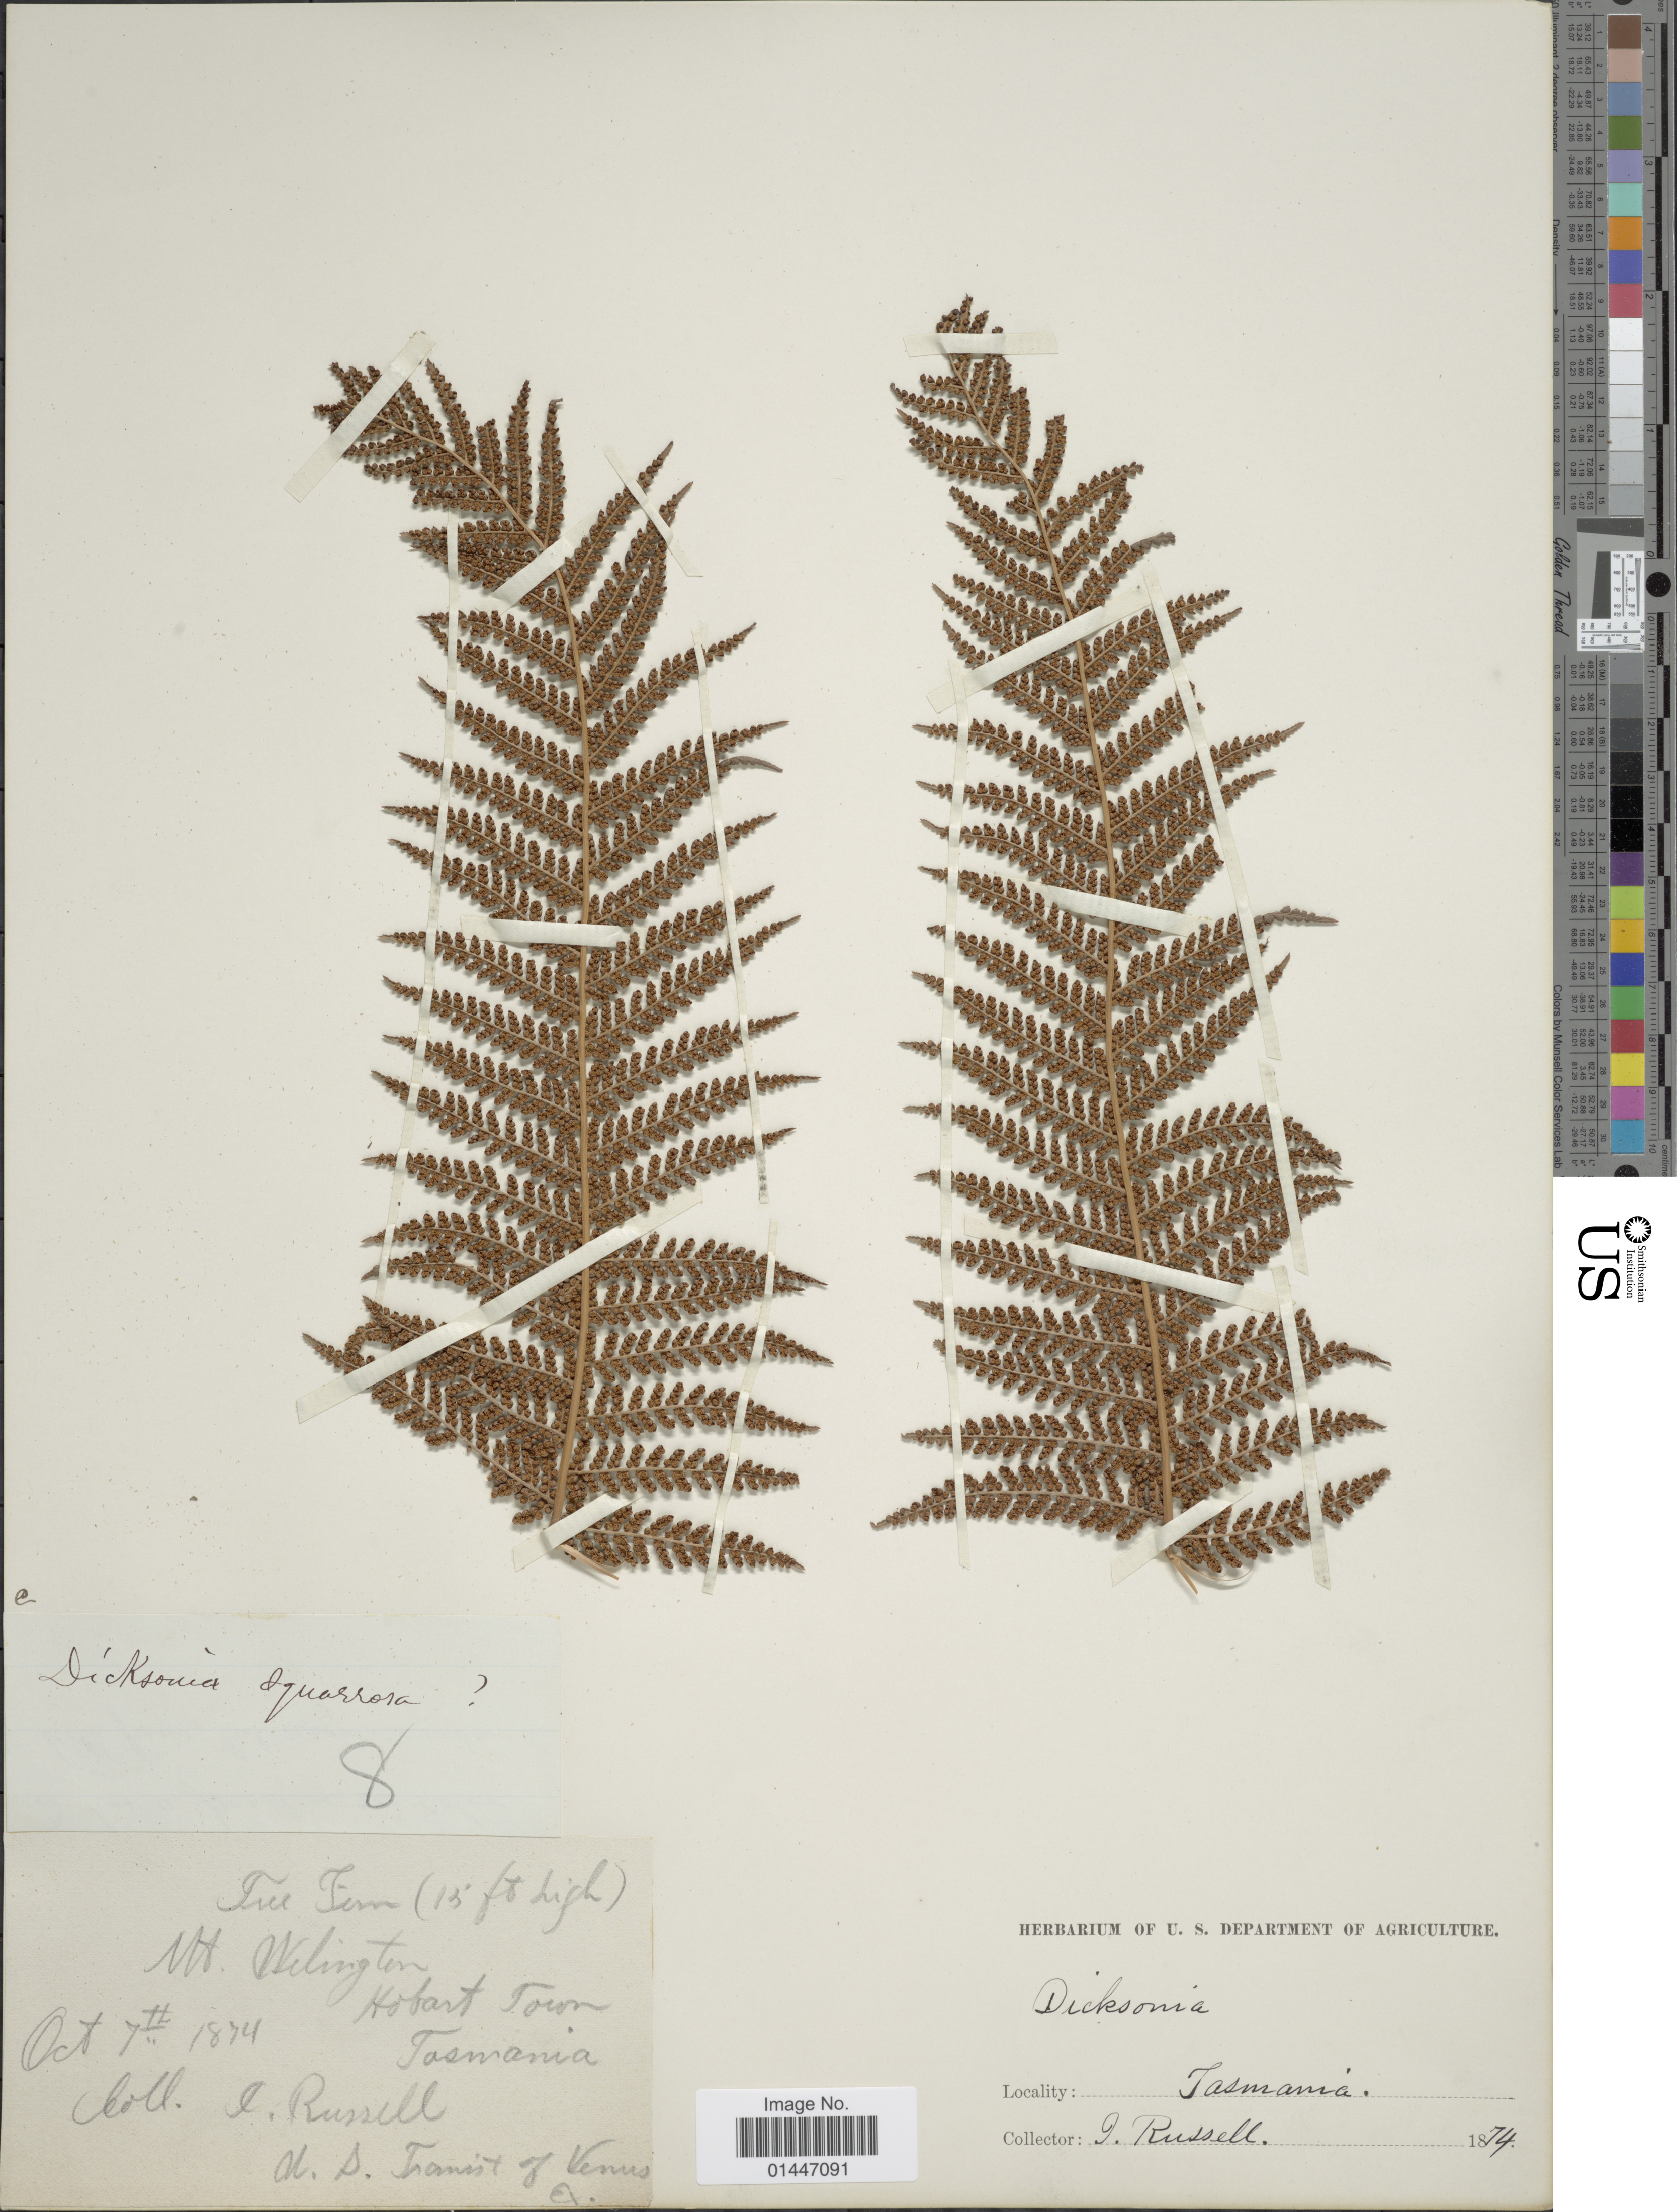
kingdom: Plantae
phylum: Tracheophyta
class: Polypodiopsida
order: Cyatheales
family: Dicksoniaceae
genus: Dicksonia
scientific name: Dicksonia antarctica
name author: Labill.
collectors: J. Russel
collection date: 1874-10-07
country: Australia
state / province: Tasmania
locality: Mt. Wellington, Hobart Town